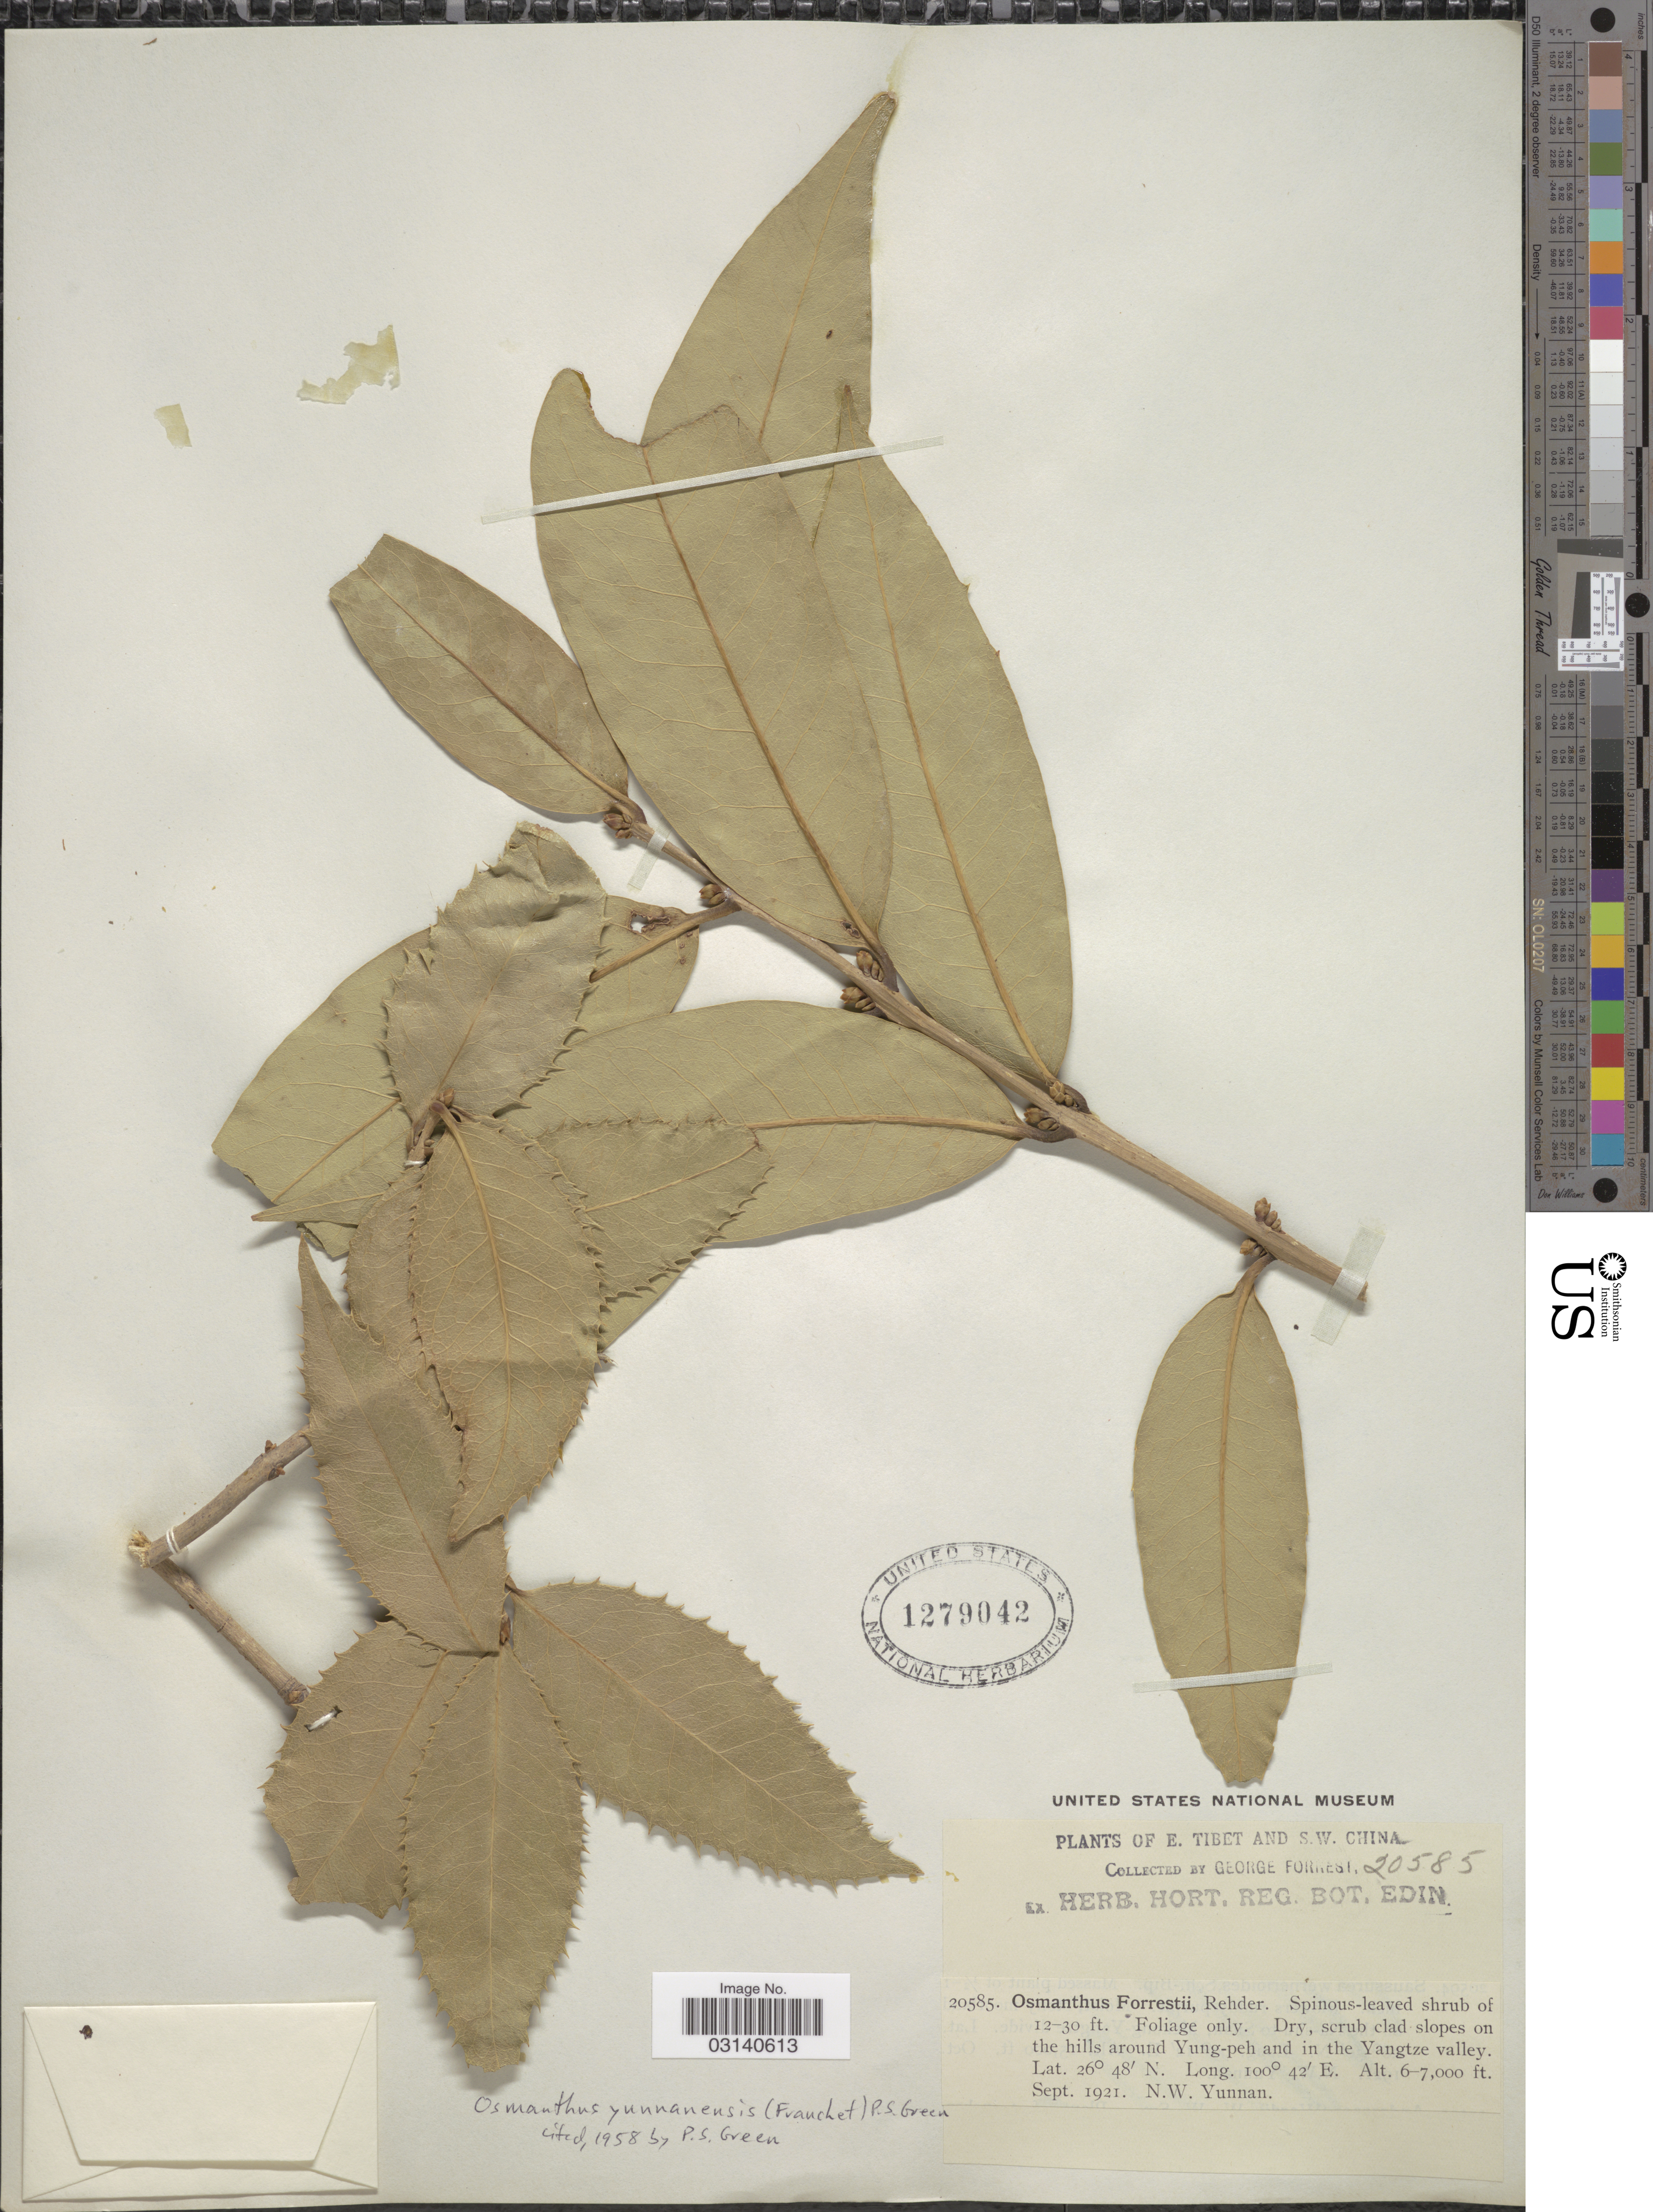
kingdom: Plantae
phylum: Tracheophyta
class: Magnoliopsida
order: Lamiales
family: Oleaceae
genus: Osmanthus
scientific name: Osmanthus yunnanensis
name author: (Franch.) P.S. Green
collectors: G. Forrest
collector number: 20585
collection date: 1921-09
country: China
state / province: Yunnan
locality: S.W. China, Dry, scrub clad slopes on the hills around Yung-peh and in the Yangtze valley, N.W. Yunnan.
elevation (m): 1829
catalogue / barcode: US 1279042